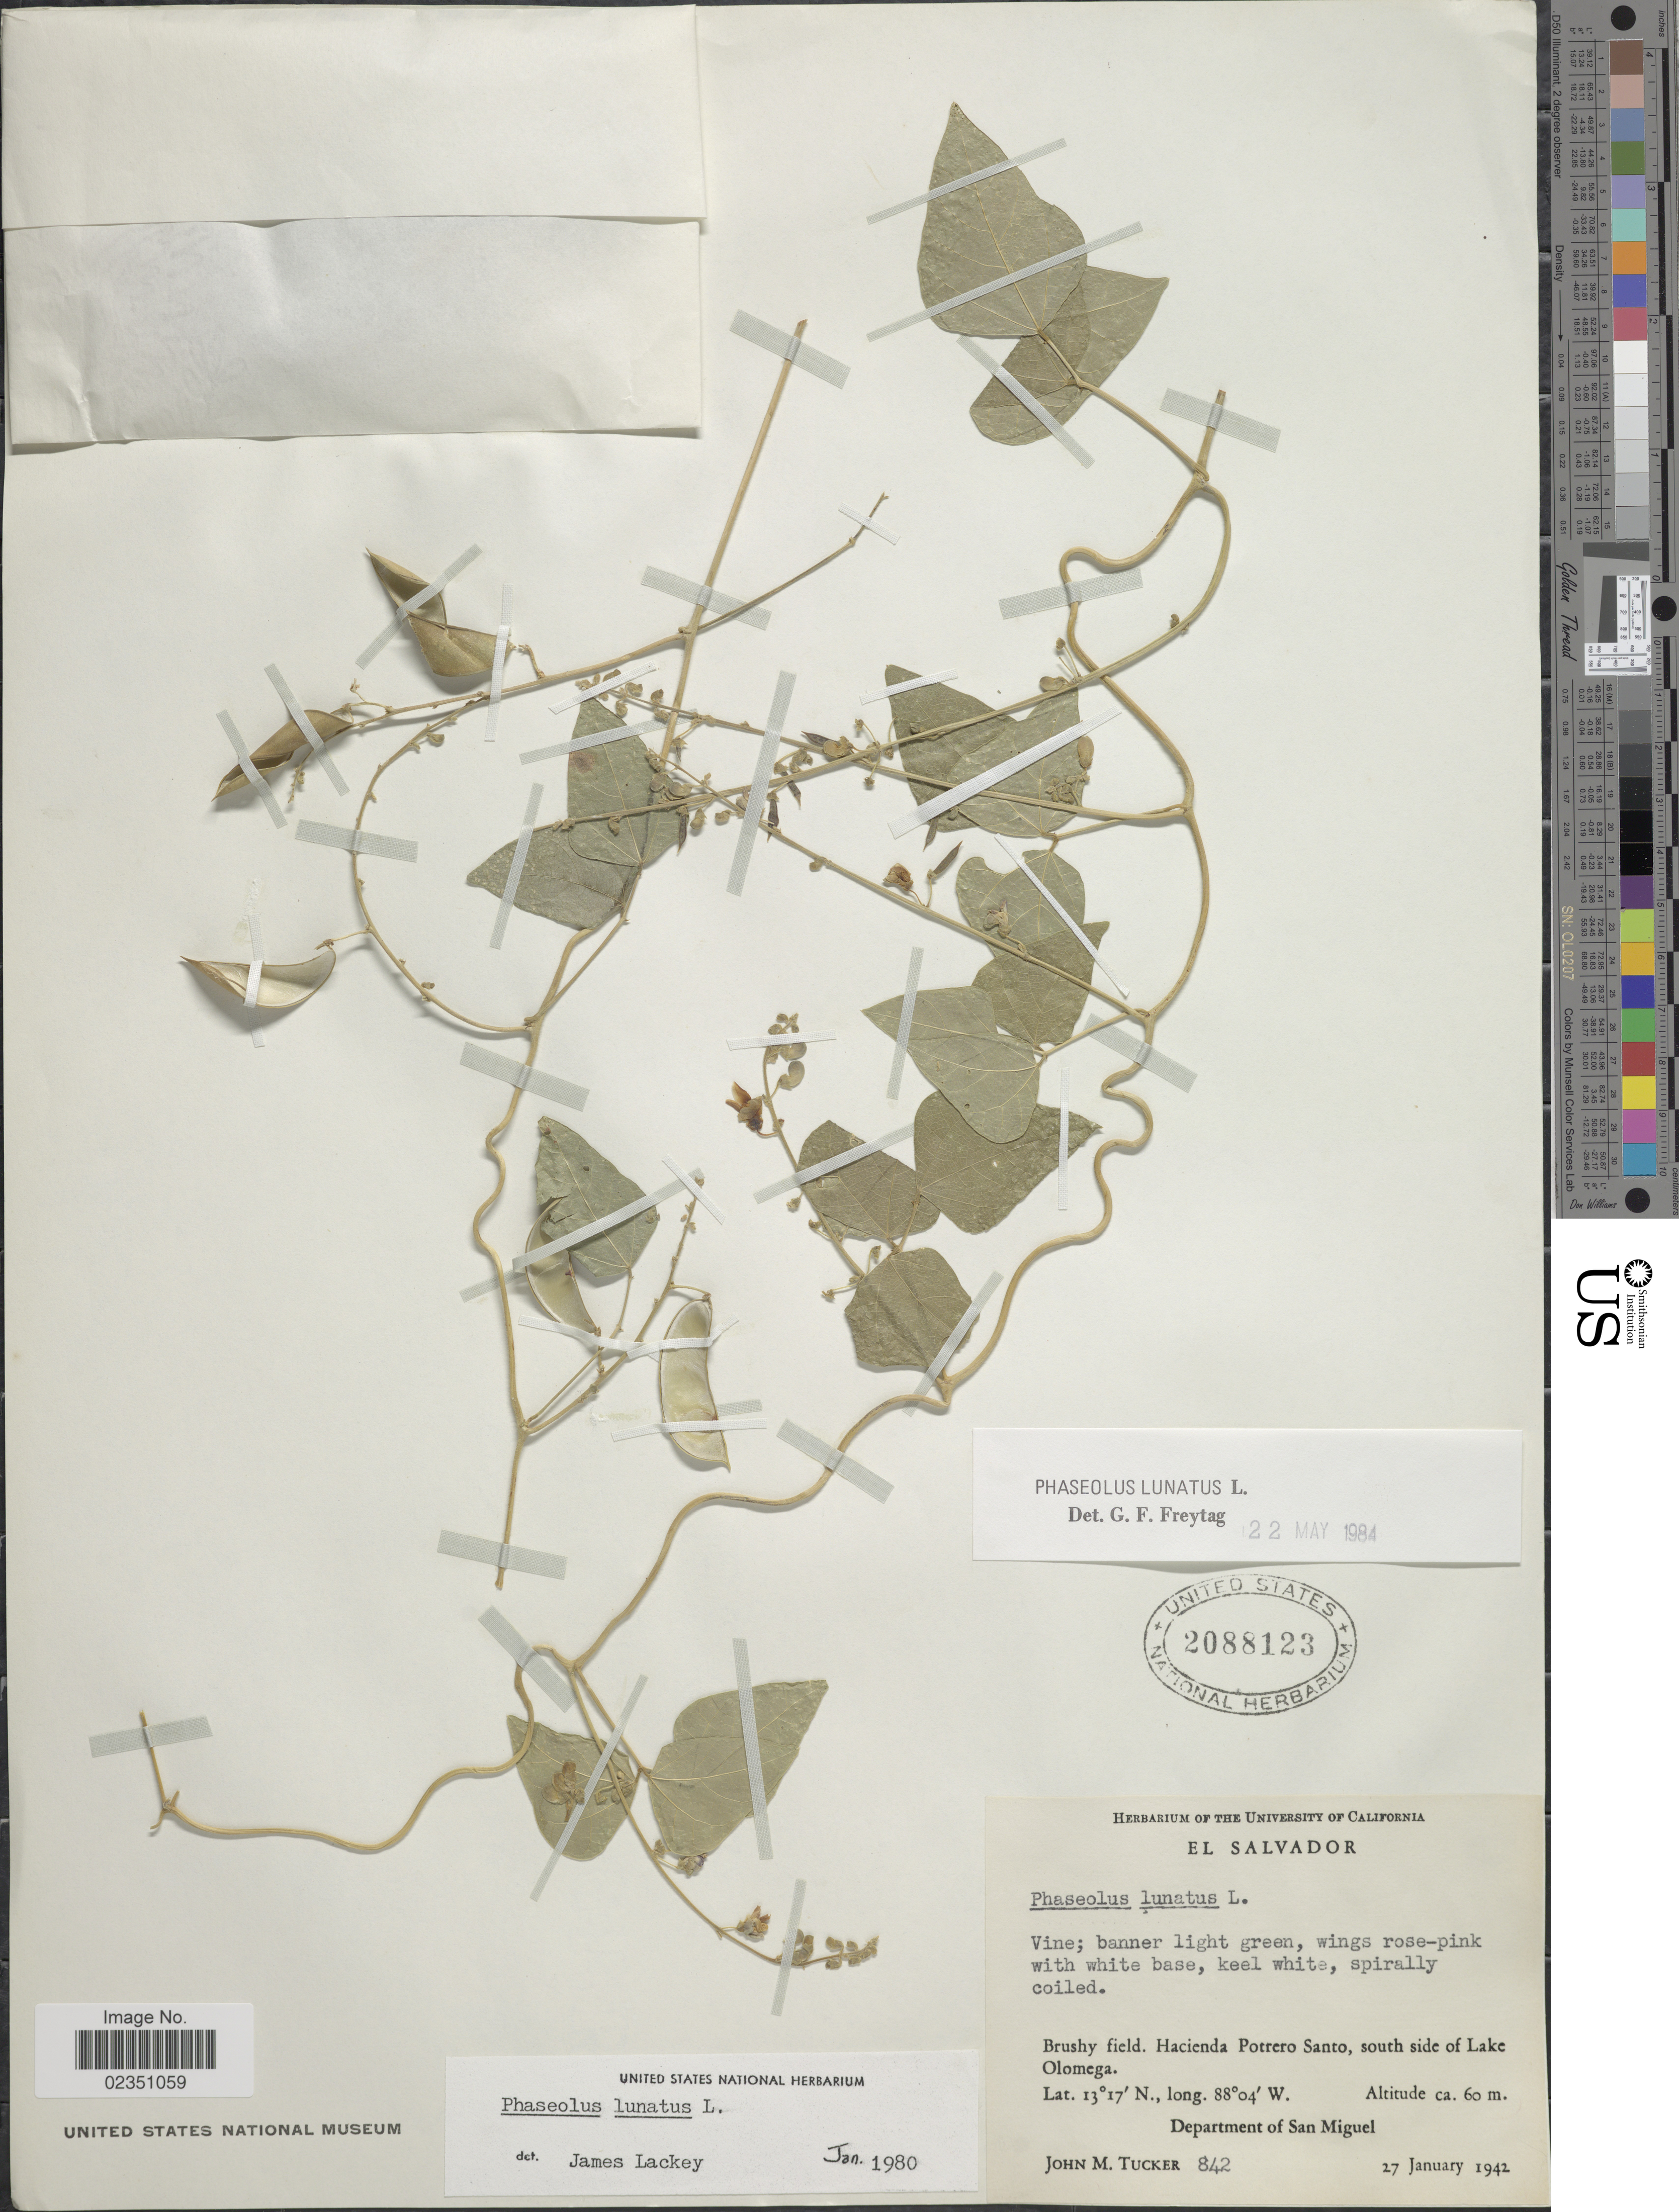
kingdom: Plantae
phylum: Tracheophyta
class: Magnoliopsida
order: Fabales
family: Fabaceae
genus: Phaseolus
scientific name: Phaseolus lunatus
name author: L.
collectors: J. M. Tucker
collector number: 842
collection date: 1942-01-27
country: El Salvador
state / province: San Miguel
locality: Hacienda Potrero Santo, south side of Lake Olomega, Department of San Miguel.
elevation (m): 60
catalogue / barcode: US 2088123